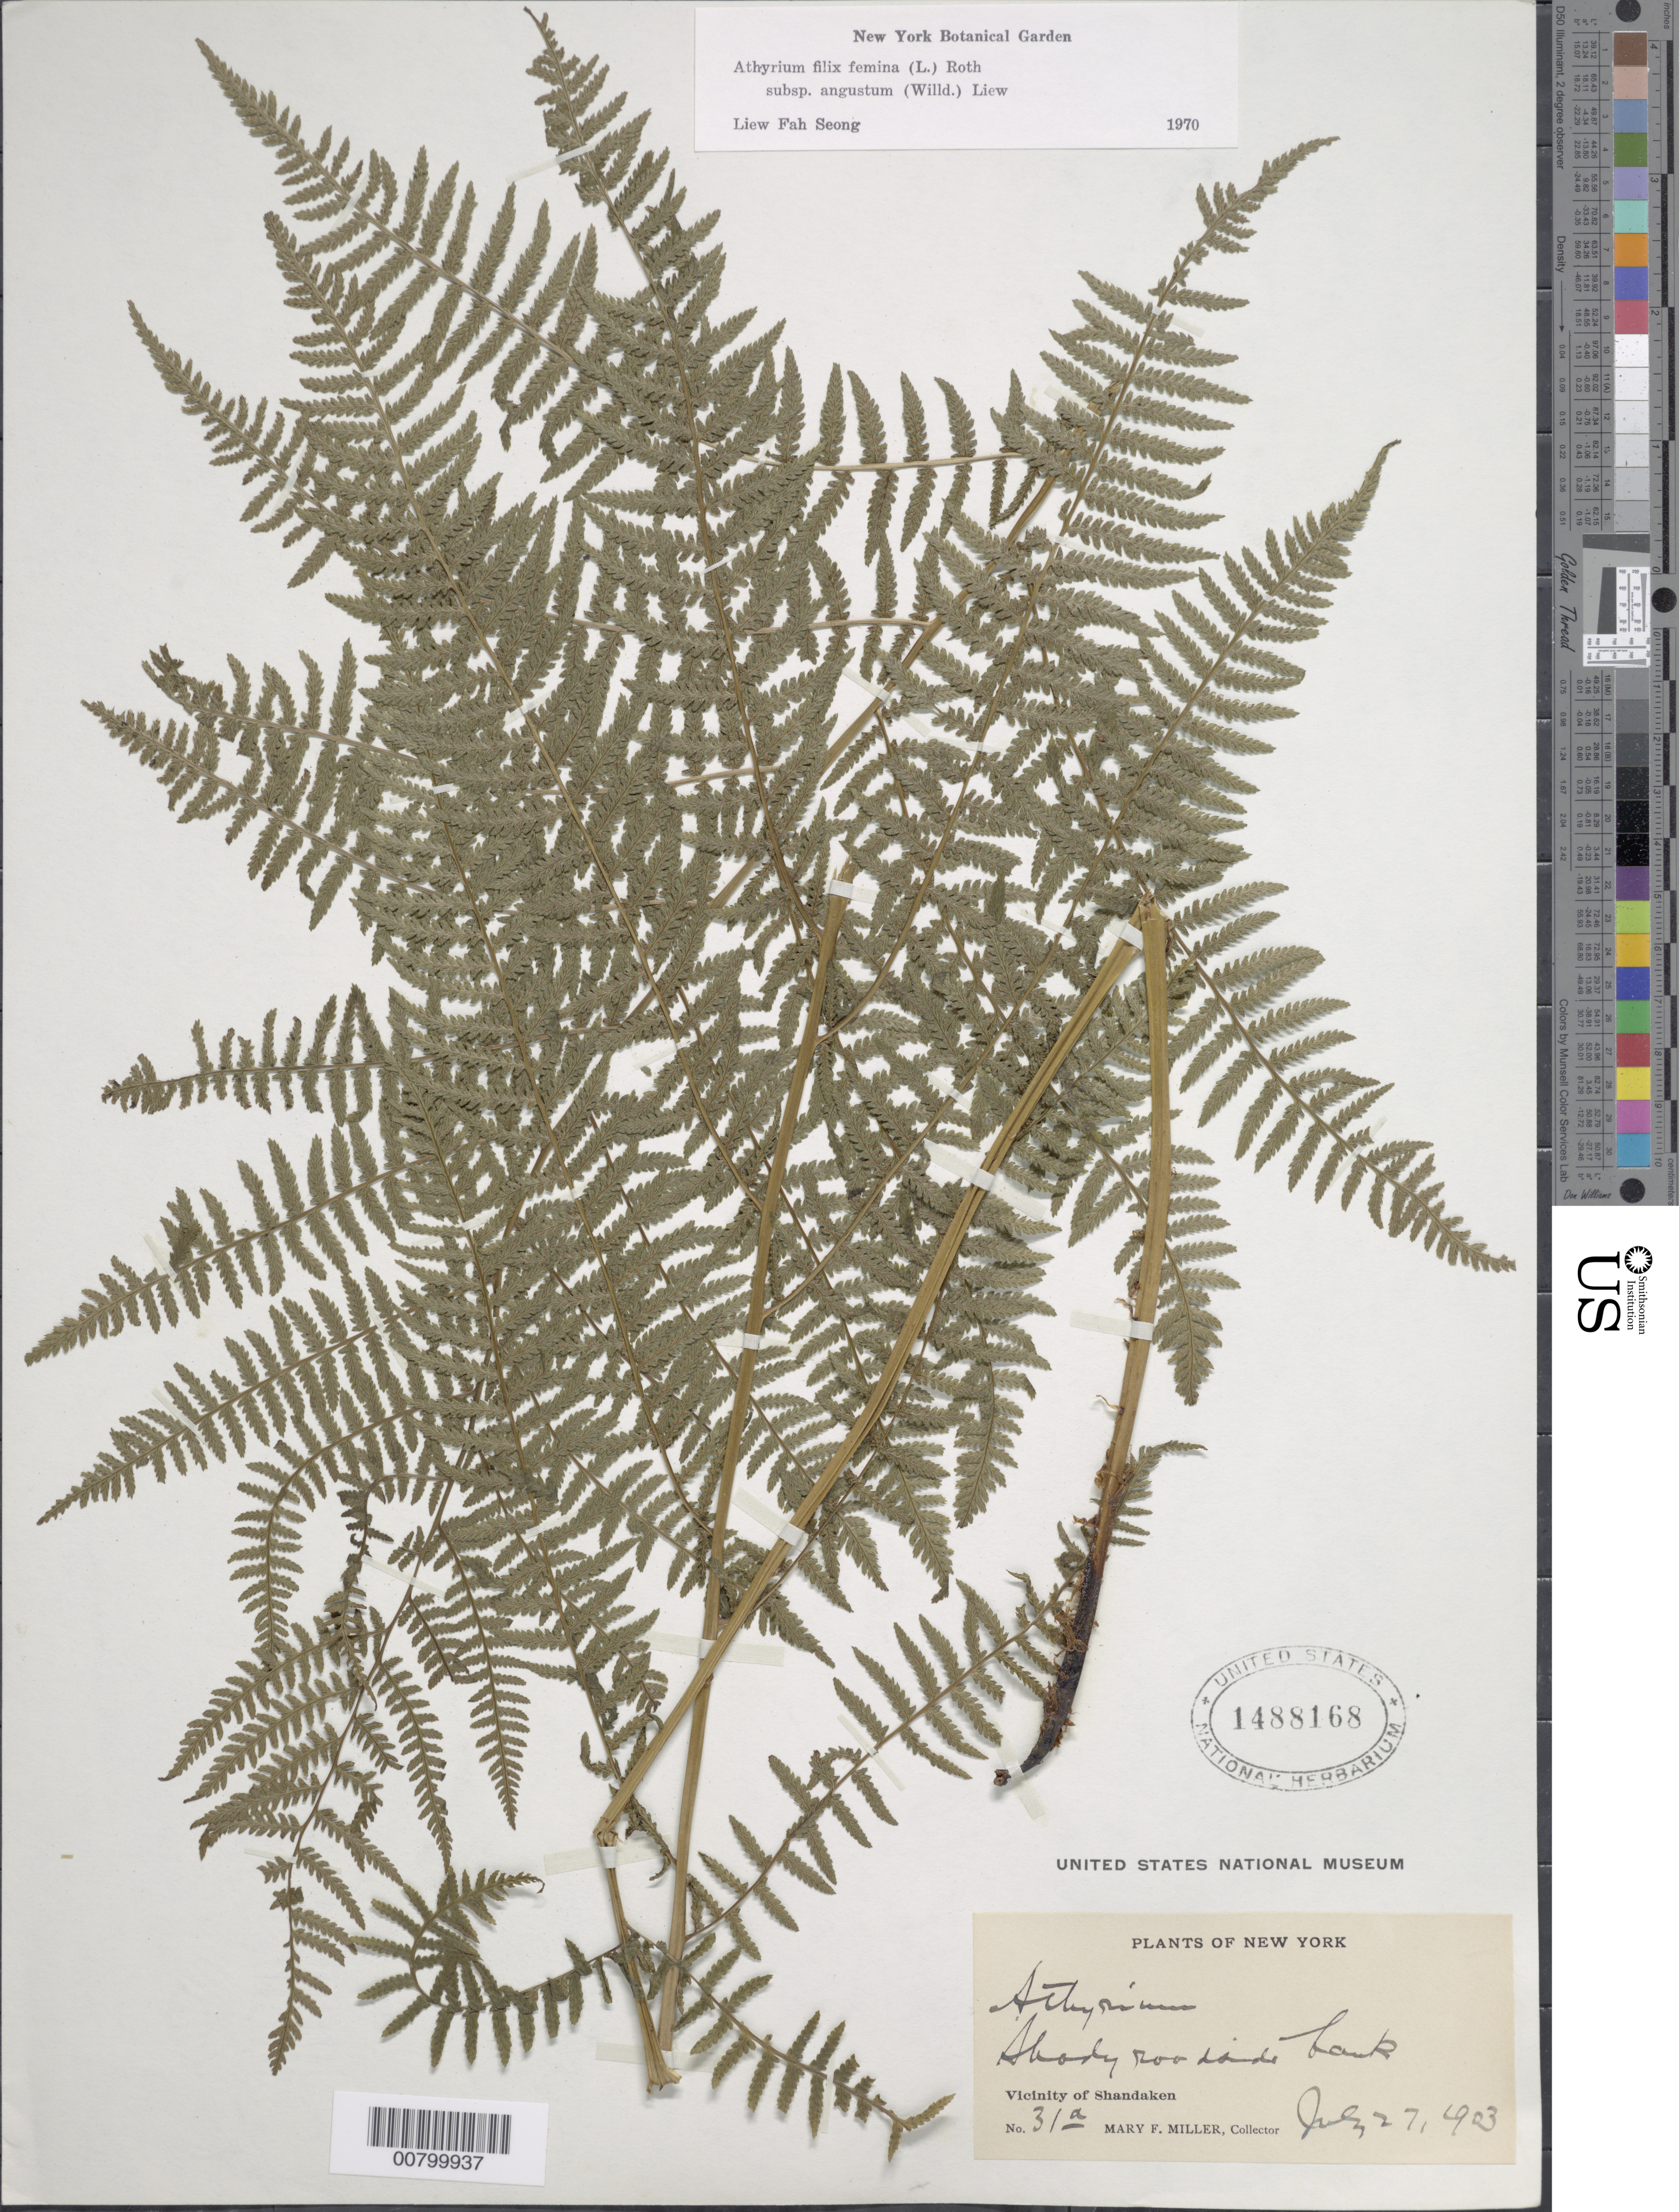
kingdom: Plantae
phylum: Tracheophyta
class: Polypodiopsida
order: Polypodiales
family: Athyriaceae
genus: Athyrium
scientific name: Athyrium filix-femina subsp. angustatum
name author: (Willd.) R.T. Clausen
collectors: M. F. Miller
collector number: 31a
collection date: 1903-07-27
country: United States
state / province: New York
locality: Vicinity of Shandaken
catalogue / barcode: US 1488168